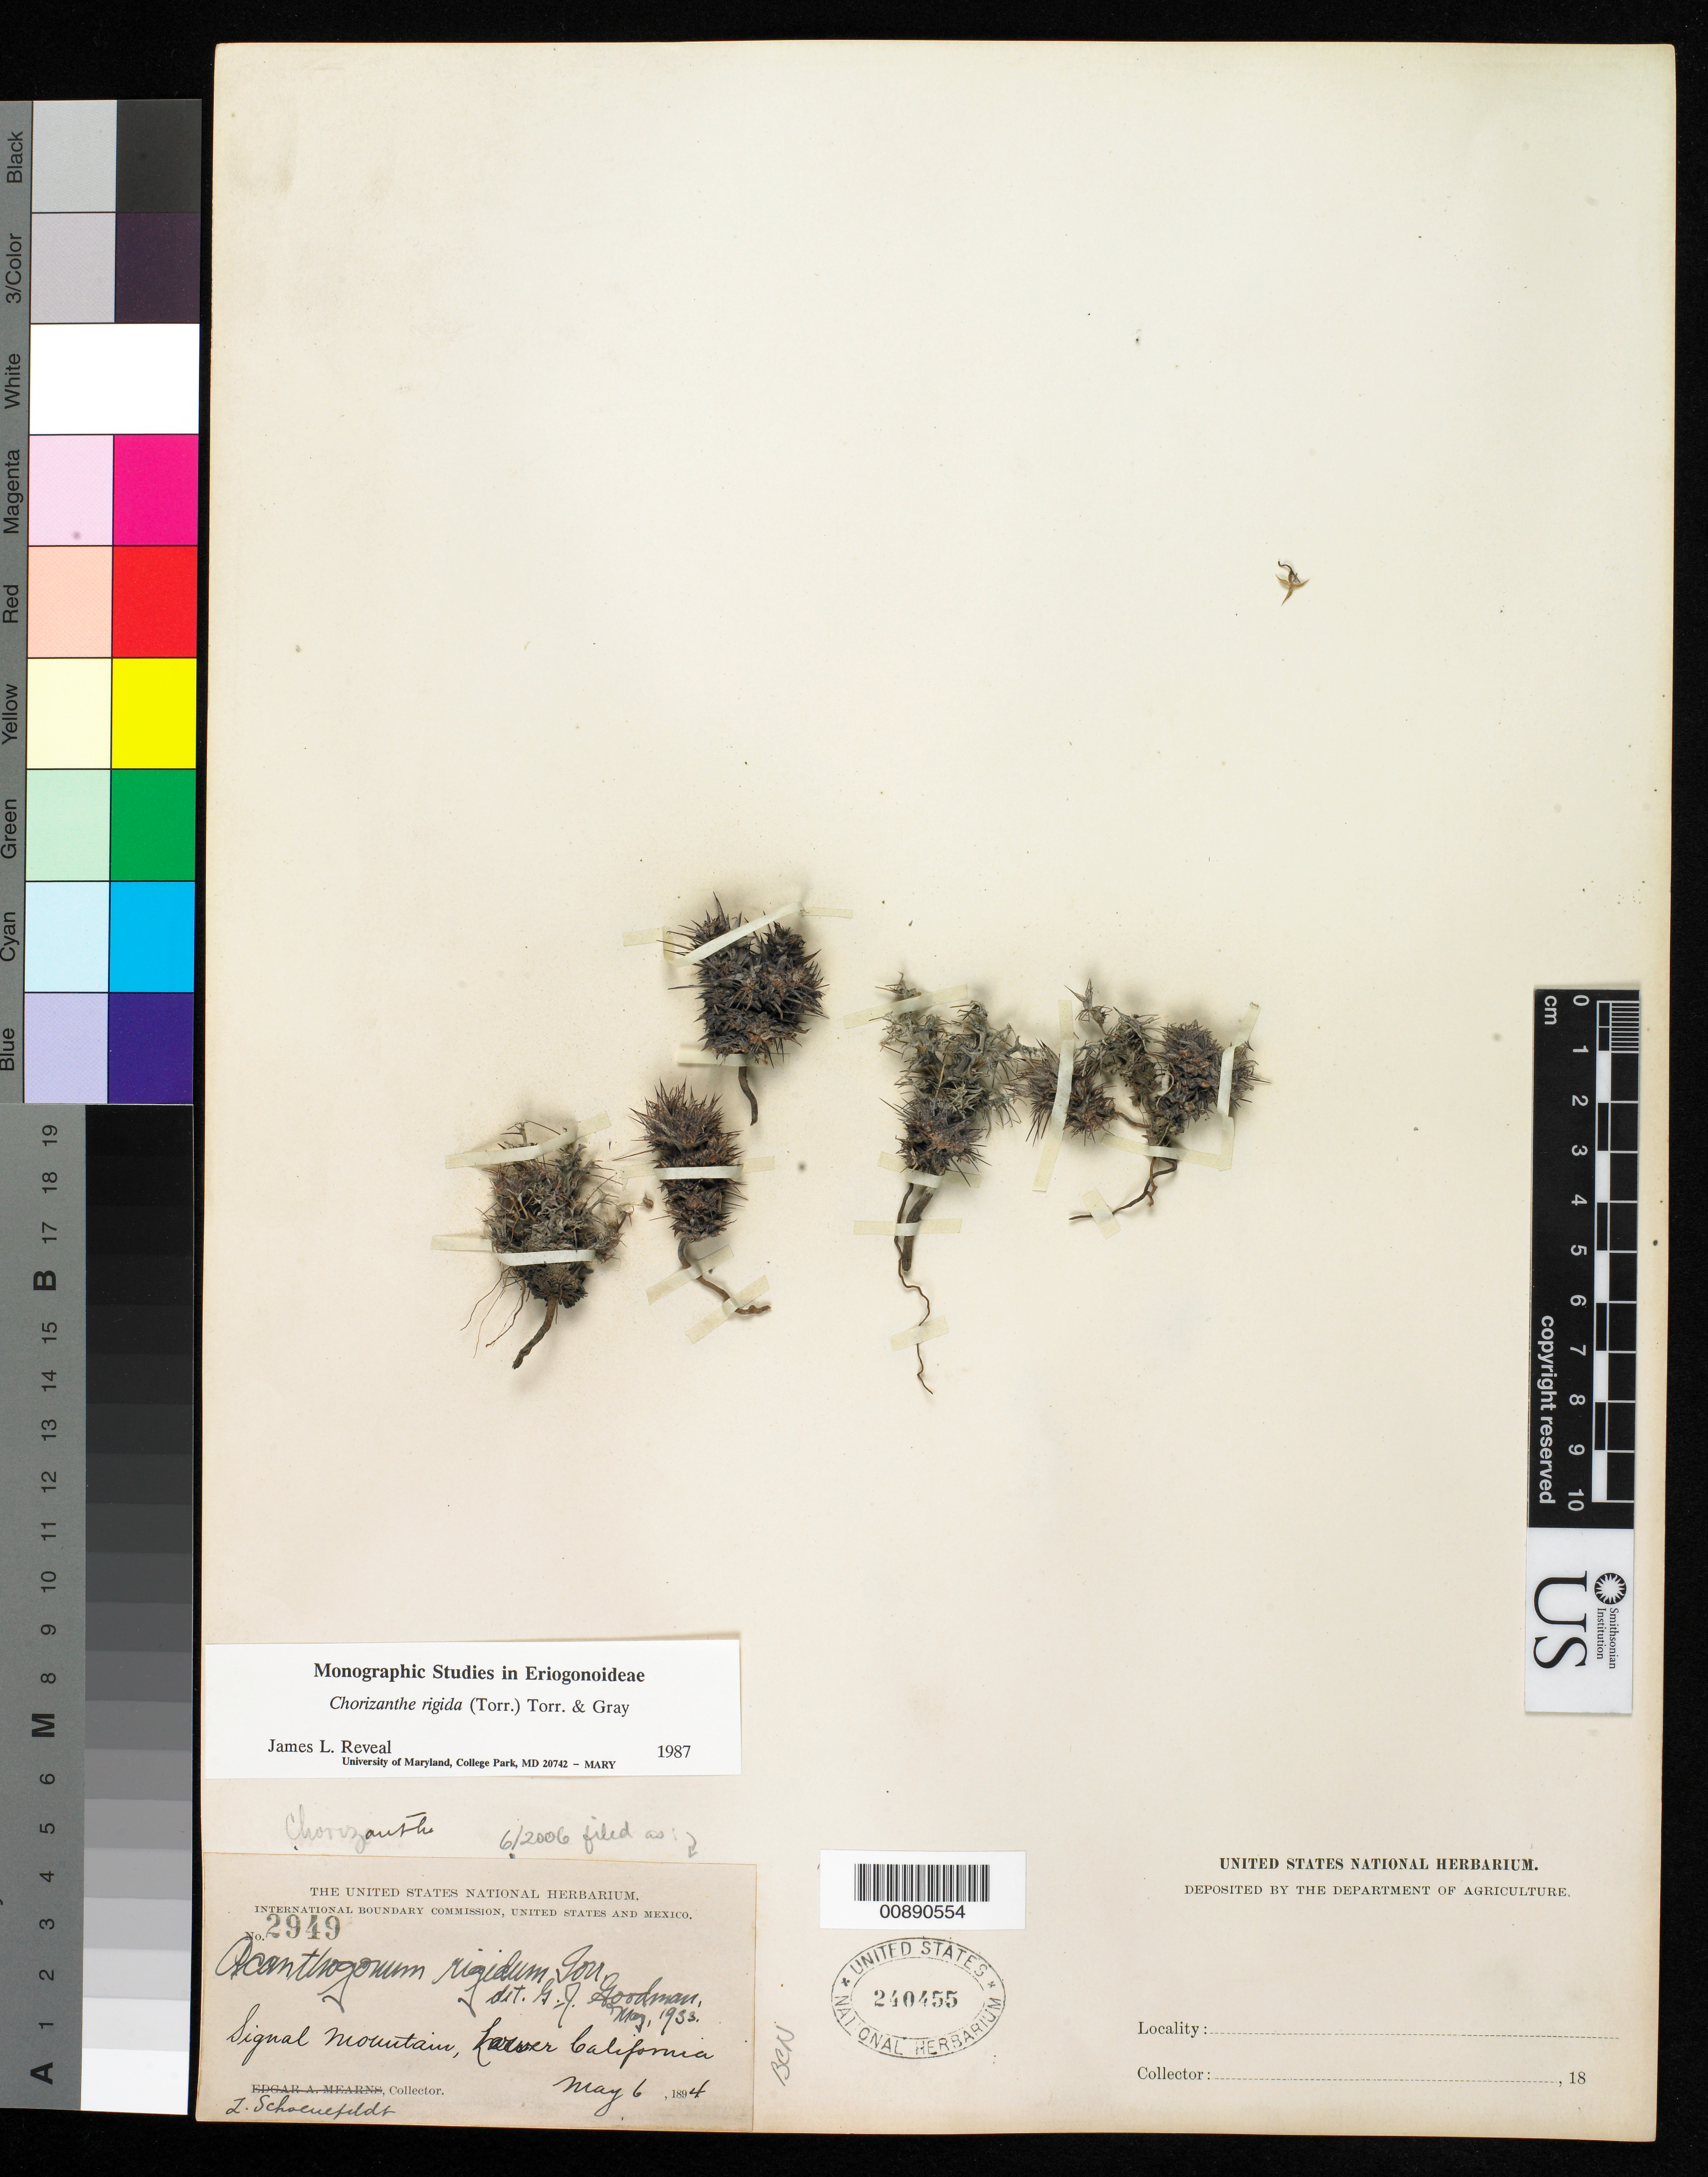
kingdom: Plantae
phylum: Tracheophyta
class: Magnoliopsida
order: Caryophyllales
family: Polygonaceae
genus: Chorizanthe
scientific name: Chorizanthe rigida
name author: (Torr.) Torr. & A. Gray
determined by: Reveal, J. L.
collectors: L. Schoenfeldt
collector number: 2949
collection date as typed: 06 May 1894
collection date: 1894-05-06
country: Mexico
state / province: Baja California Norte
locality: Signal Mountain, Baja California.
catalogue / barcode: US 240455